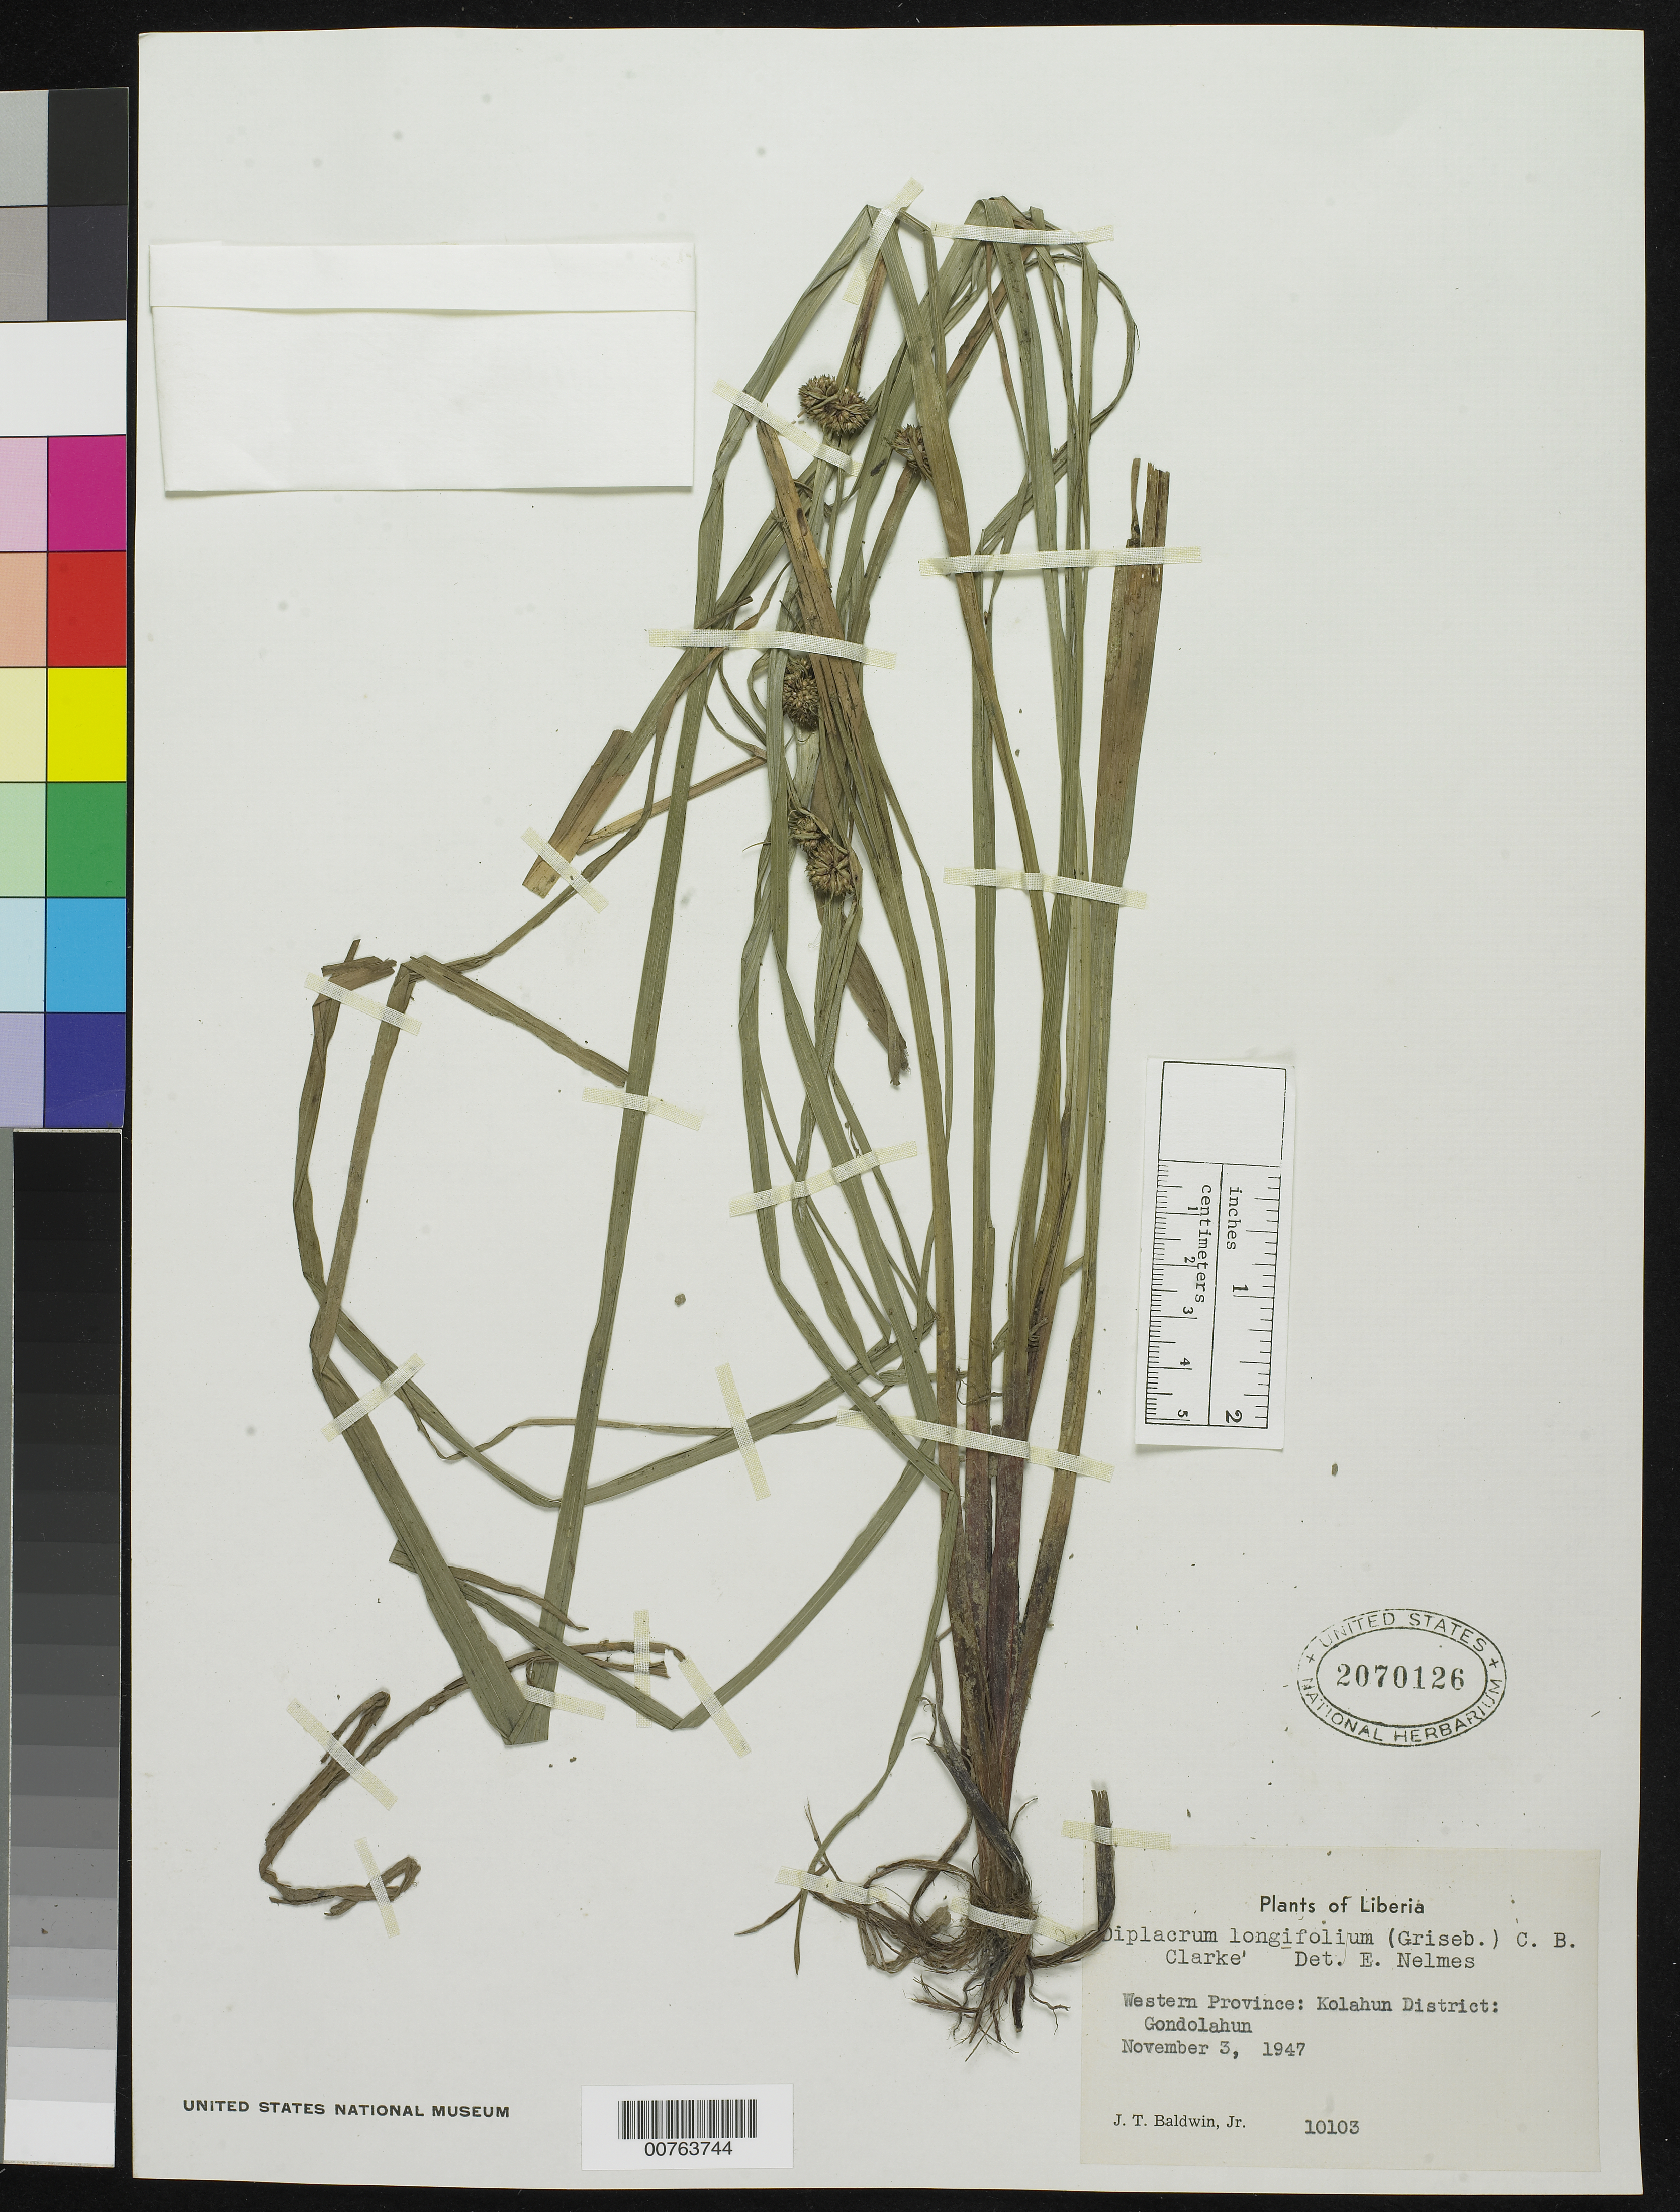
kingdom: Plantae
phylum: Tracheophyta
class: Liliopsida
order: Poales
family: Cyperaceae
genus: Diplacrum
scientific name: Diplacrum capitatum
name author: (Willd.) Boeckeler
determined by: Strong, Mark T., (BOT), Smithsonian Institution - National Museum of Natural History (UNITED STATES)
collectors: J. T. Baldwin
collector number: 10103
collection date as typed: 03 Nov 1947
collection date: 1947-11-03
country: Liberia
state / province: Lofa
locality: Western Province: Kolahun District, Gondolahun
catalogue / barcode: US 2070126